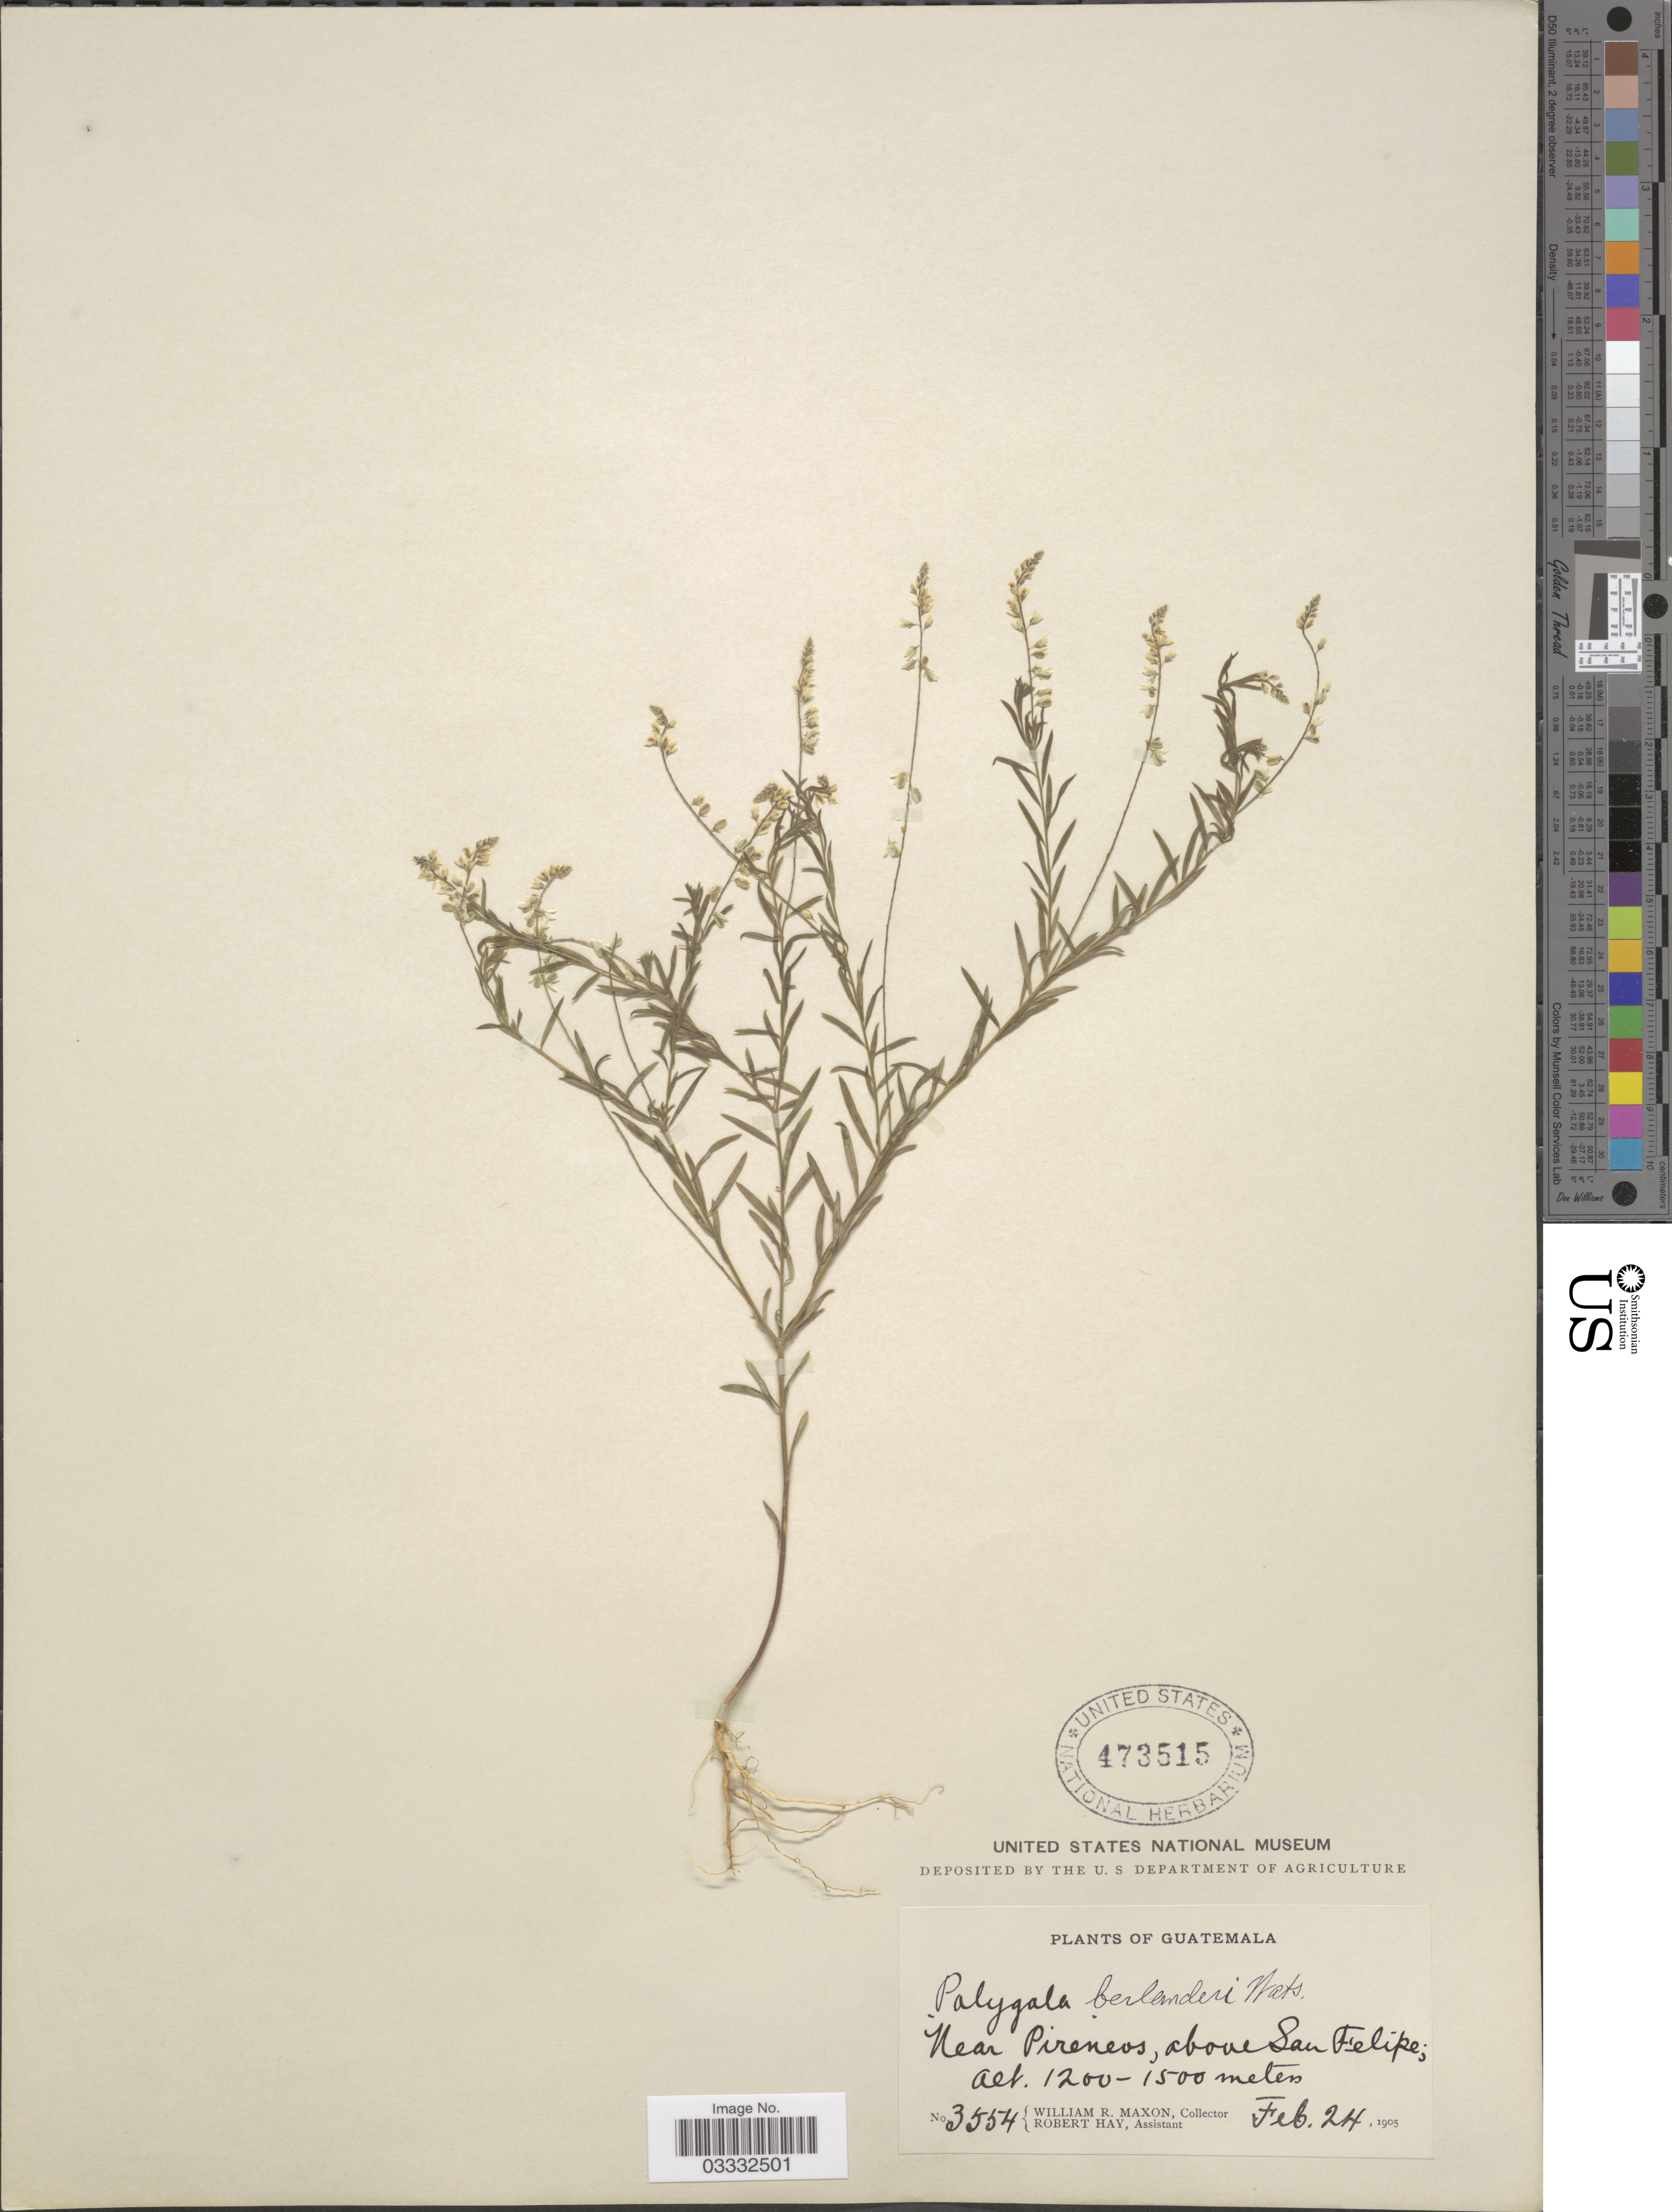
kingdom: Plantae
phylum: Tracheophyta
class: Magnoliopsida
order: Fabales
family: Polygalaceae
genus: Polygala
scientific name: Polygala berlandieri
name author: S. Watson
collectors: W. R. Maxon & R. H. Hay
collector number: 3554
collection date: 1905-02-24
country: Guatemala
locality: Near Pireneos, above San Felipe.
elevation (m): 1200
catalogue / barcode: US 473515